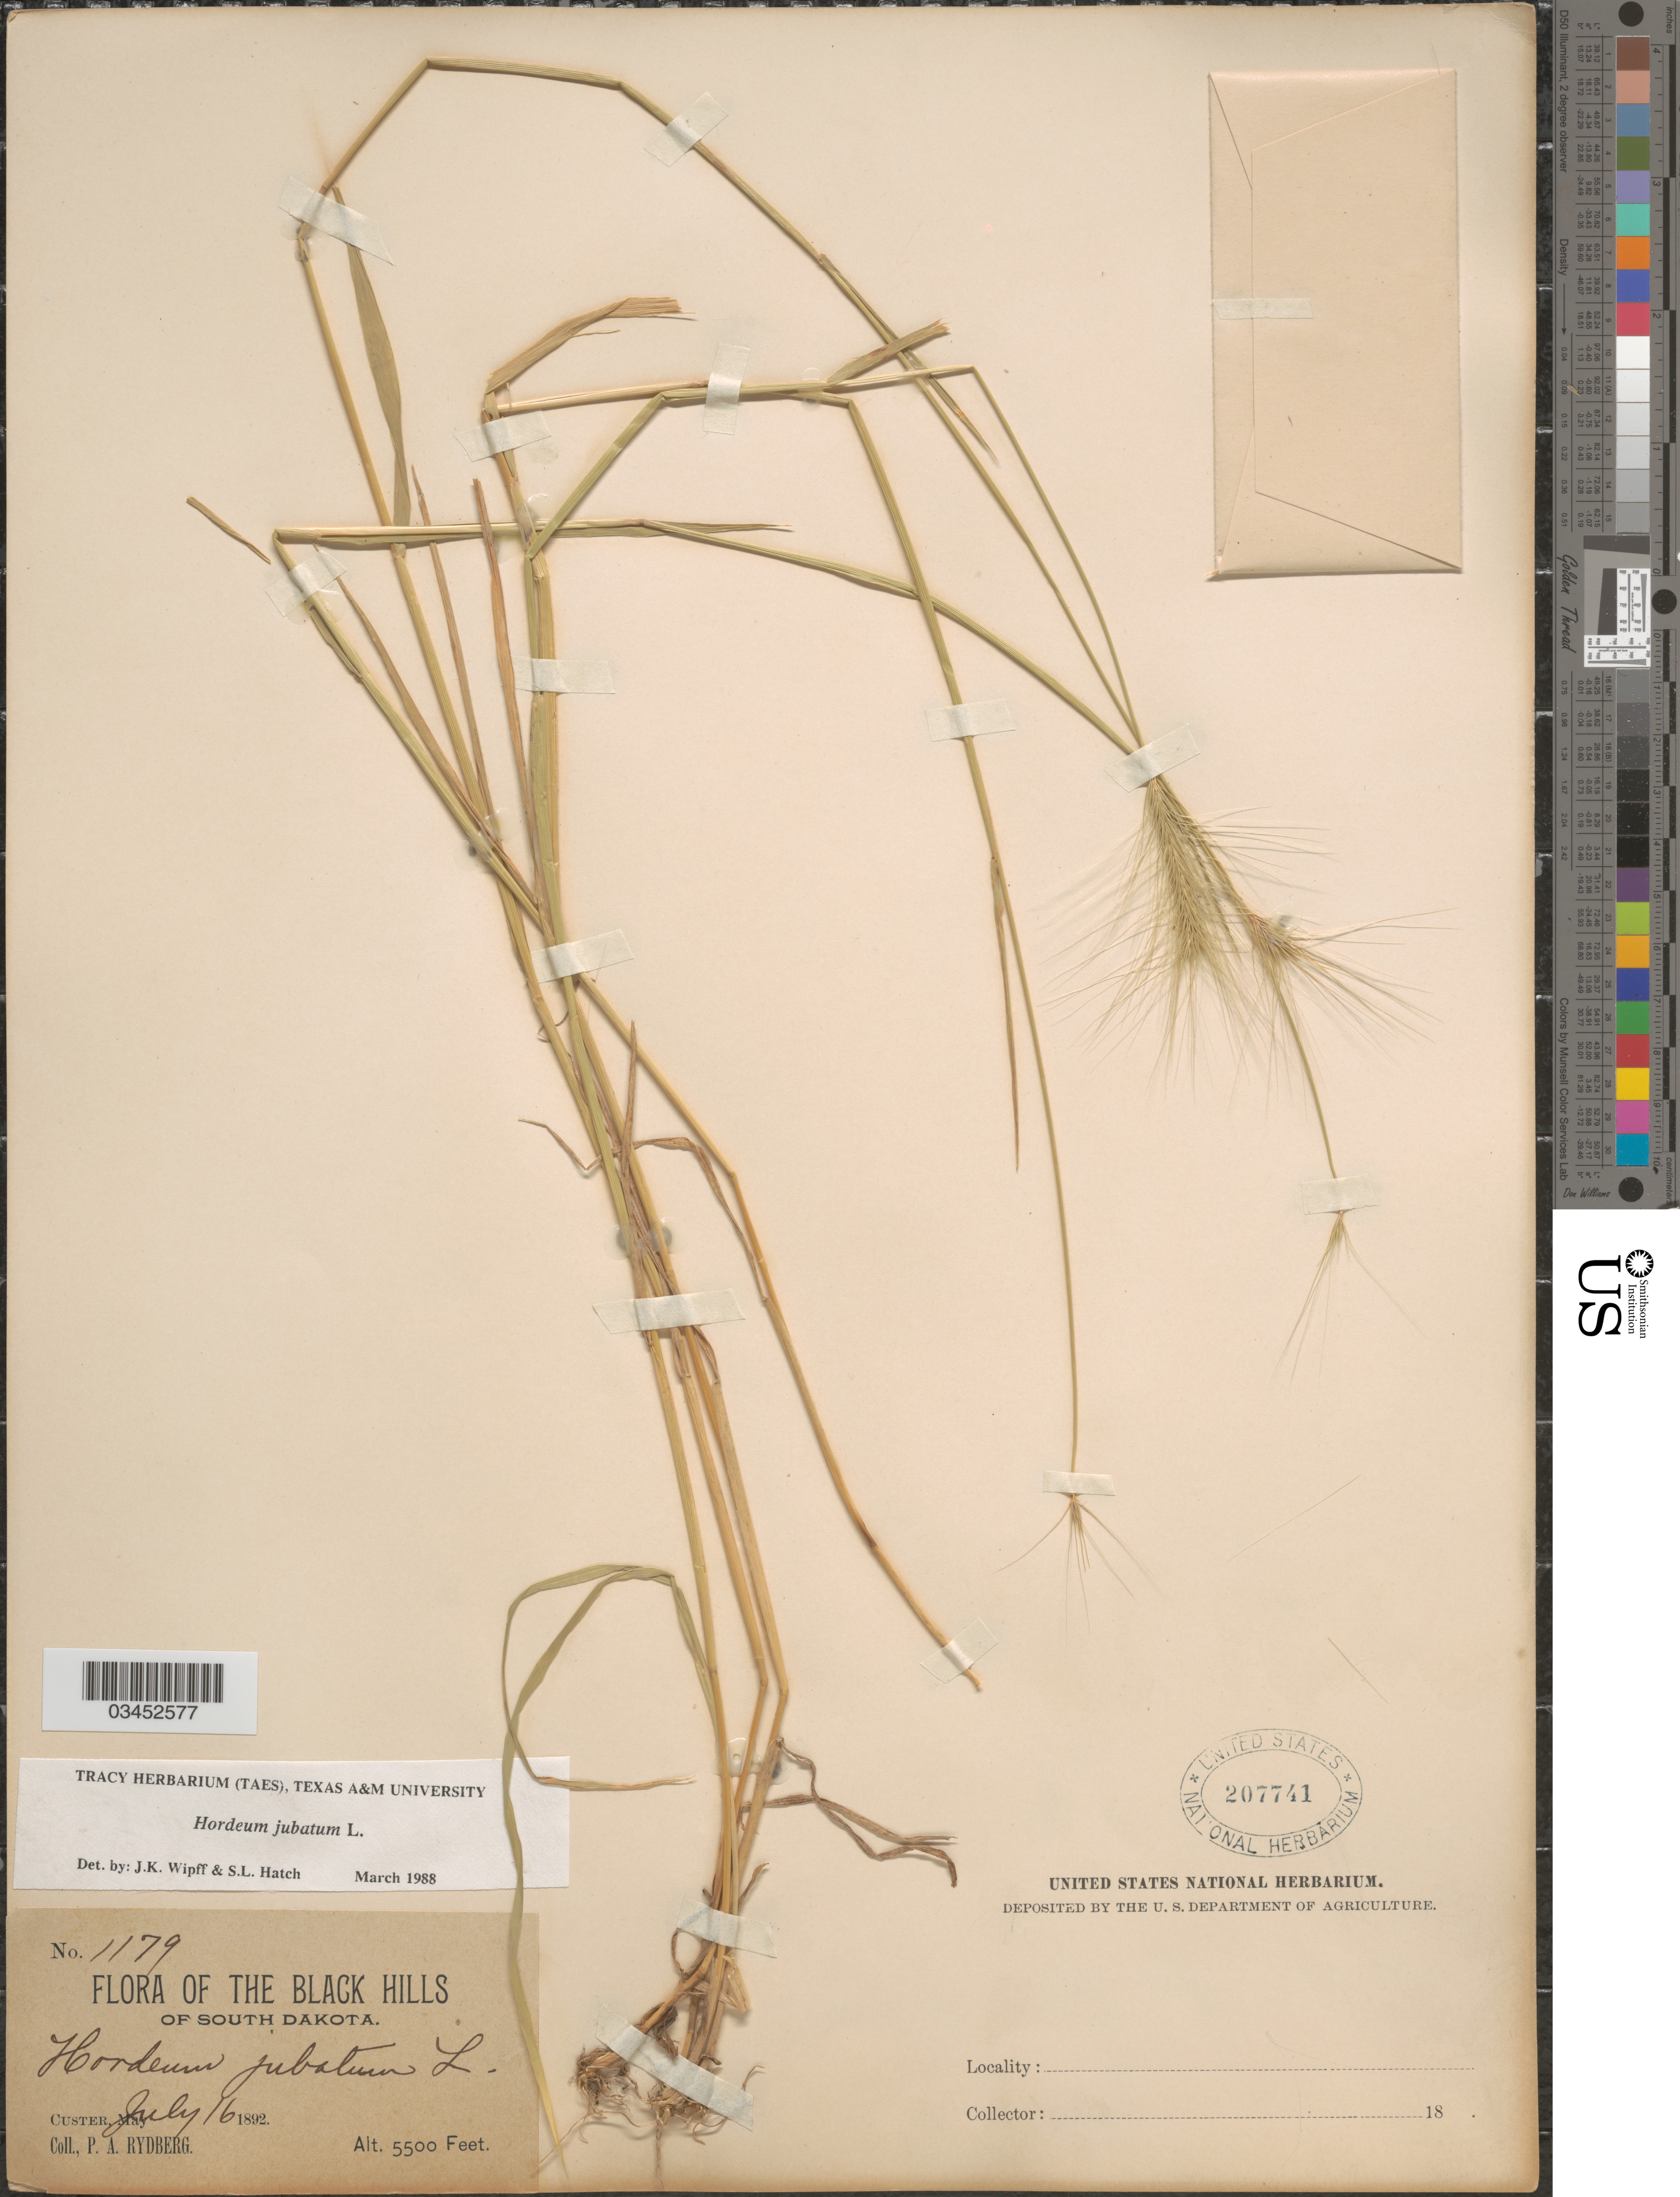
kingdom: Plantae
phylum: Tracheophyta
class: Liliopsida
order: Poales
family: Poaceae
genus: Hordeum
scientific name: Hordeum jubatum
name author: L.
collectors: P. A. Rydberg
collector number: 1179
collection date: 1892-07-16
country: United States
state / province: South Dakota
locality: The Black Hills of South Dakota. Custer.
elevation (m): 1676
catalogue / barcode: US 207741